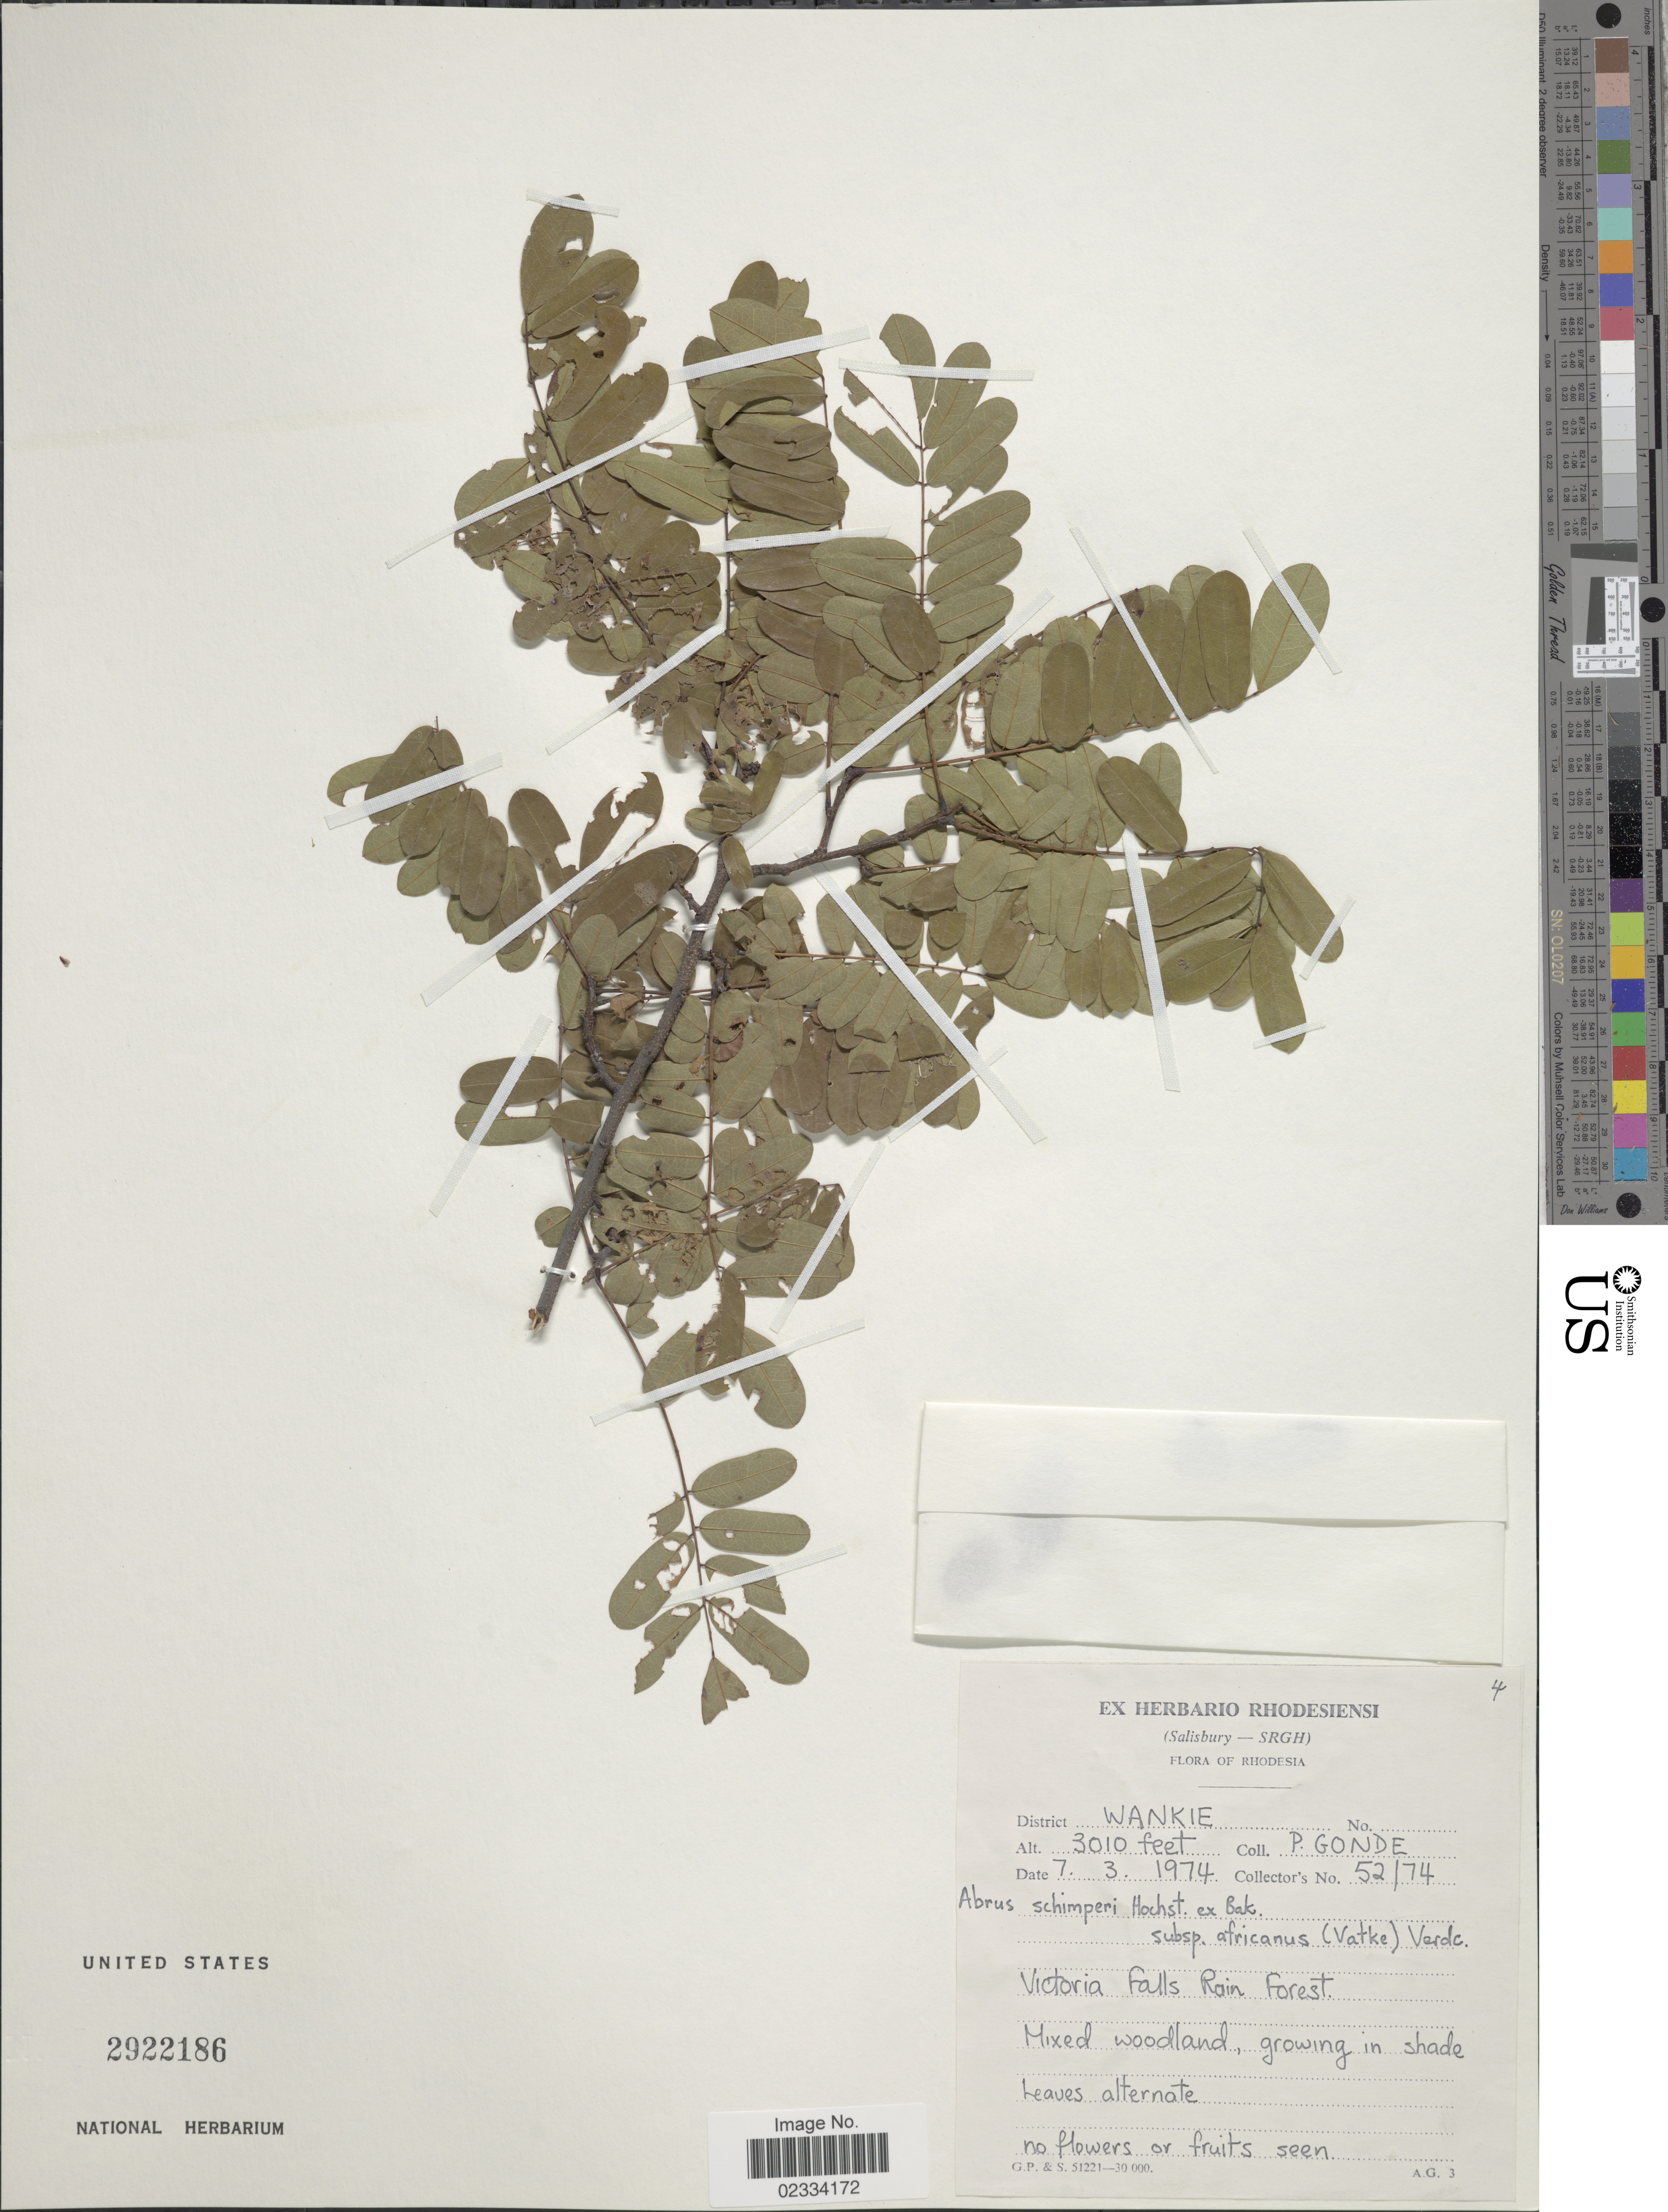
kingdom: Plantae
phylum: Tracheophyta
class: Magnoliopsida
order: Fabales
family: Fabaceae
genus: Abrus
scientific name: Abrus schimperi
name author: Baker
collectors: P. Gonde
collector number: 52/74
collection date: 1974-03-07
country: Zimbabwe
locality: Rhodesia. District Wankie. Victoria Falls. Rain forest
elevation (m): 917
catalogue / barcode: US 2922186